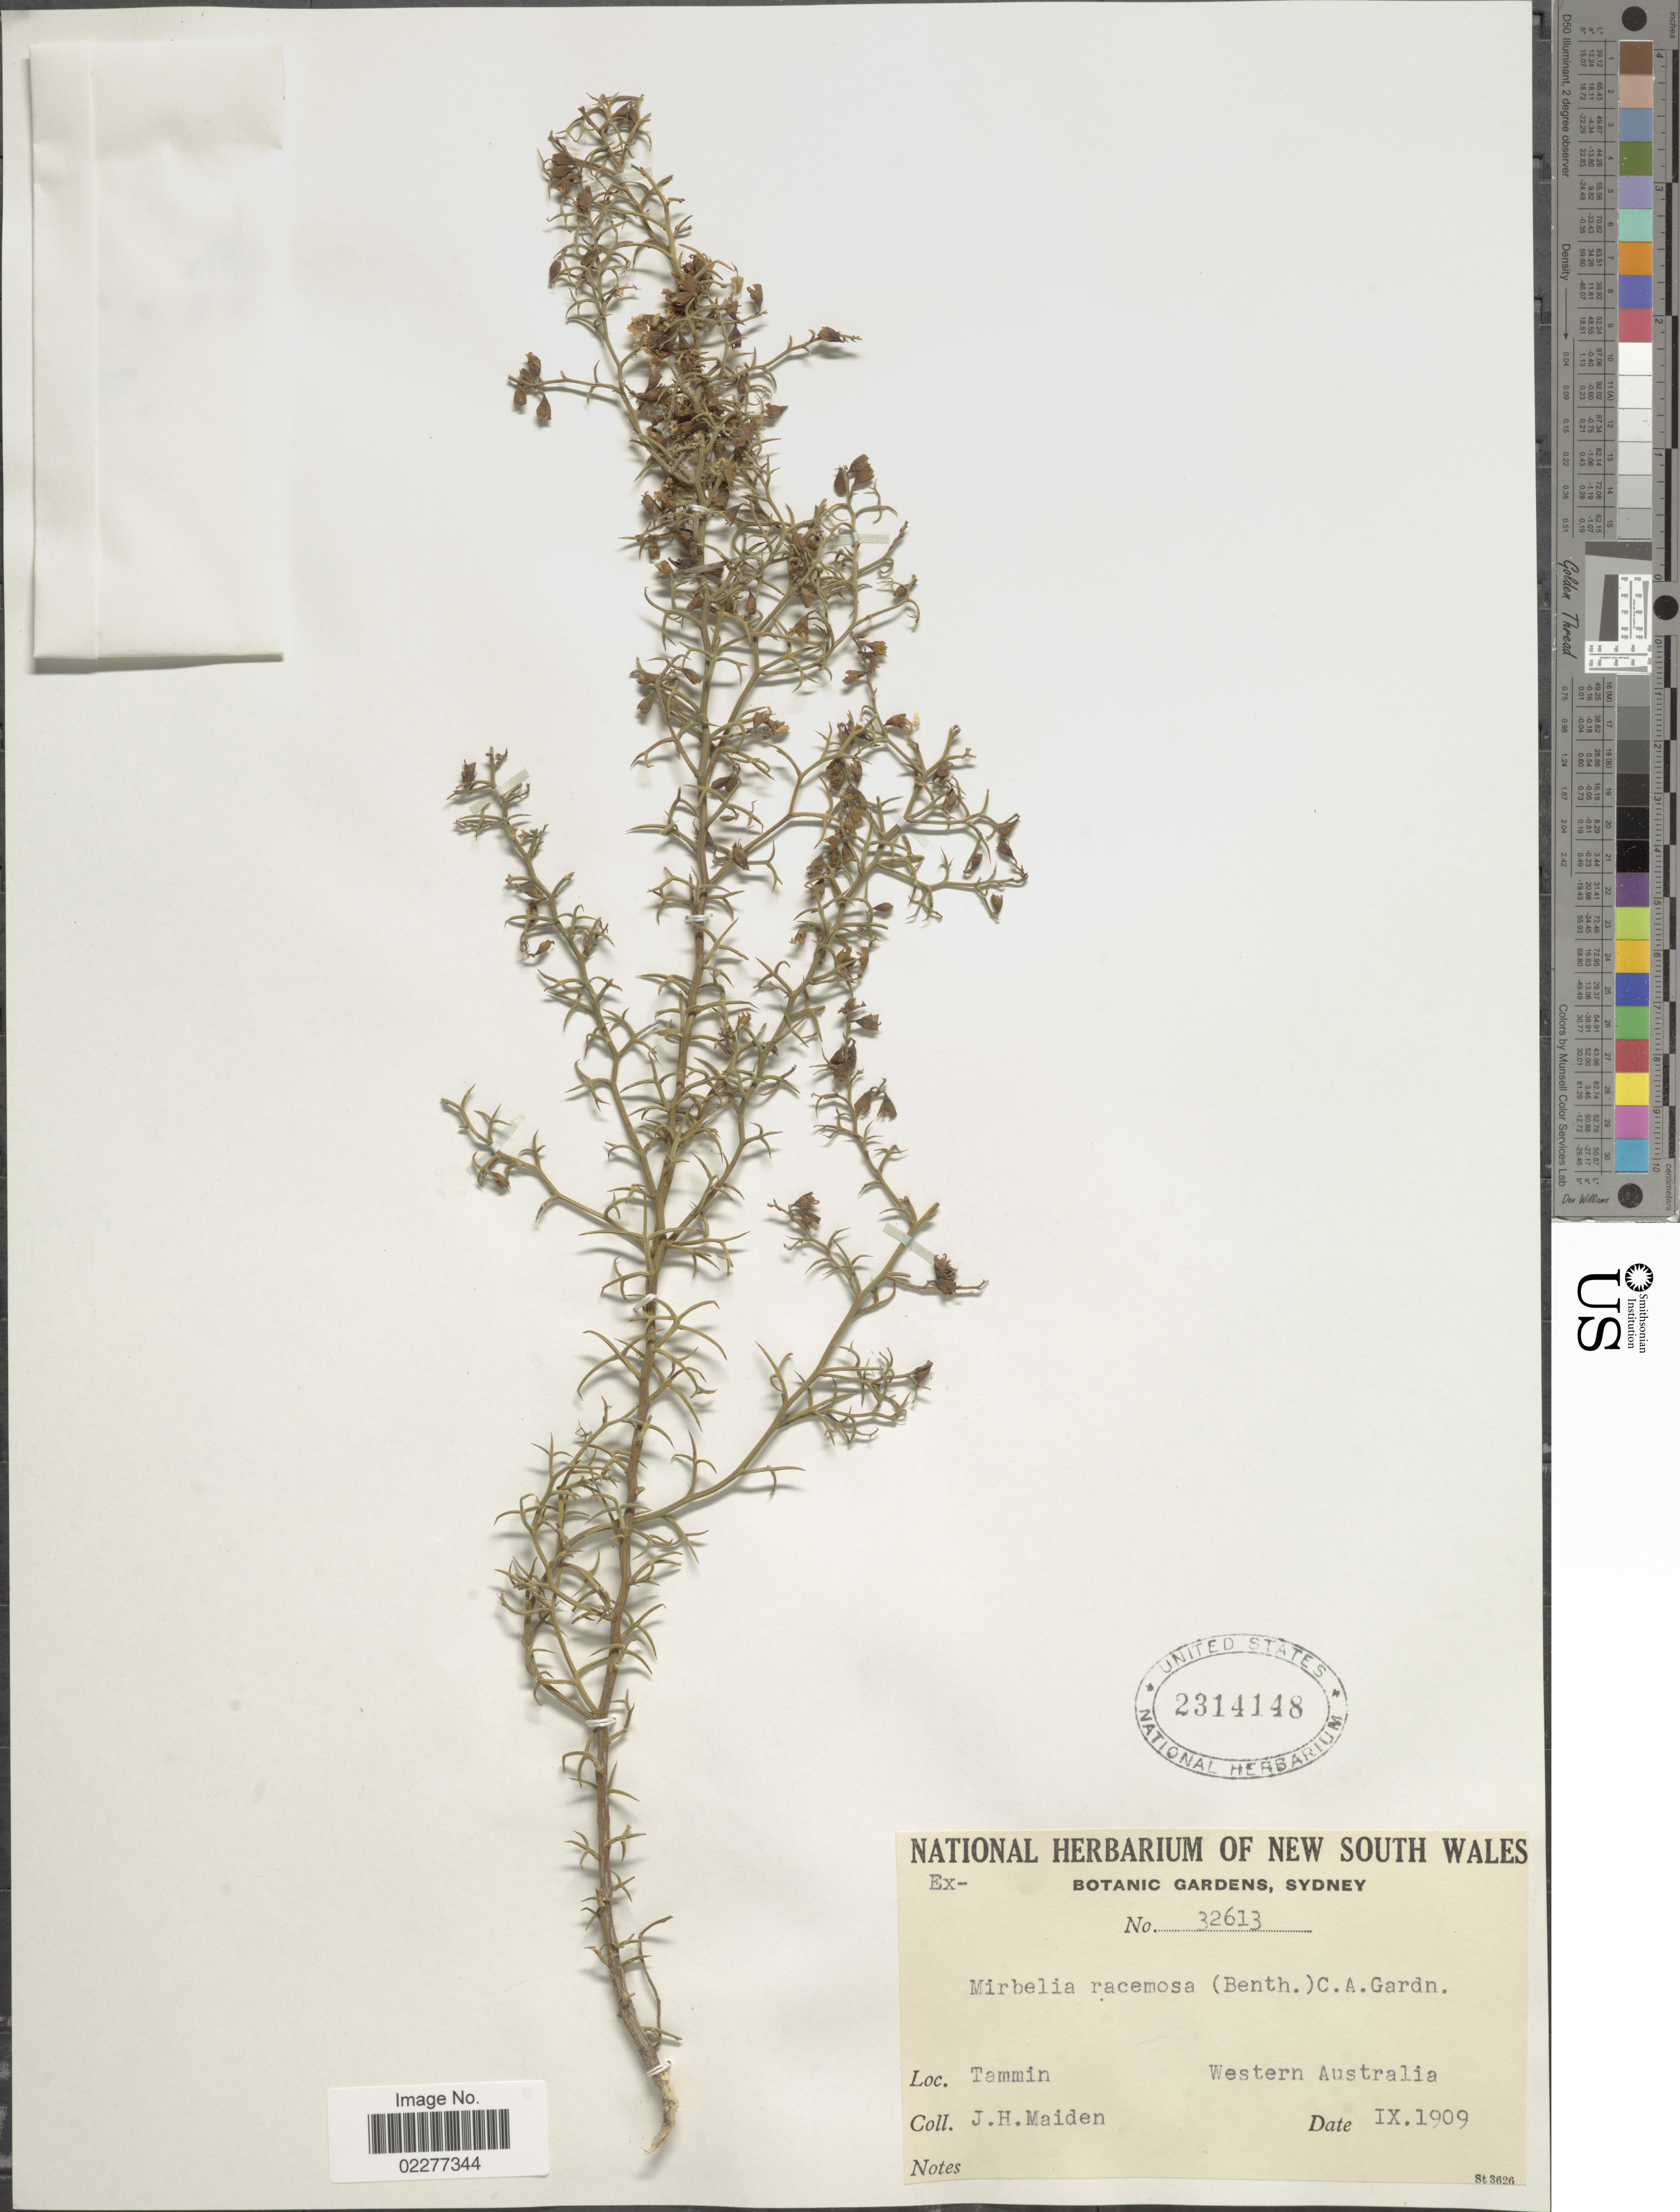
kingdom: Plantae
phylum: Tracheophyta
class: Magnoliopsida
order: Fabales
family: Fabaceae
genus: Mirbelia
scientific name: Mirbelia racemosa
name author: Turcz.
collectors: J. Maiden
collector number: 32613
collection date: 1909-09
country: Australia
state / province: Western Australia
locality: Tammin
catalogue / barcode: US 2314148